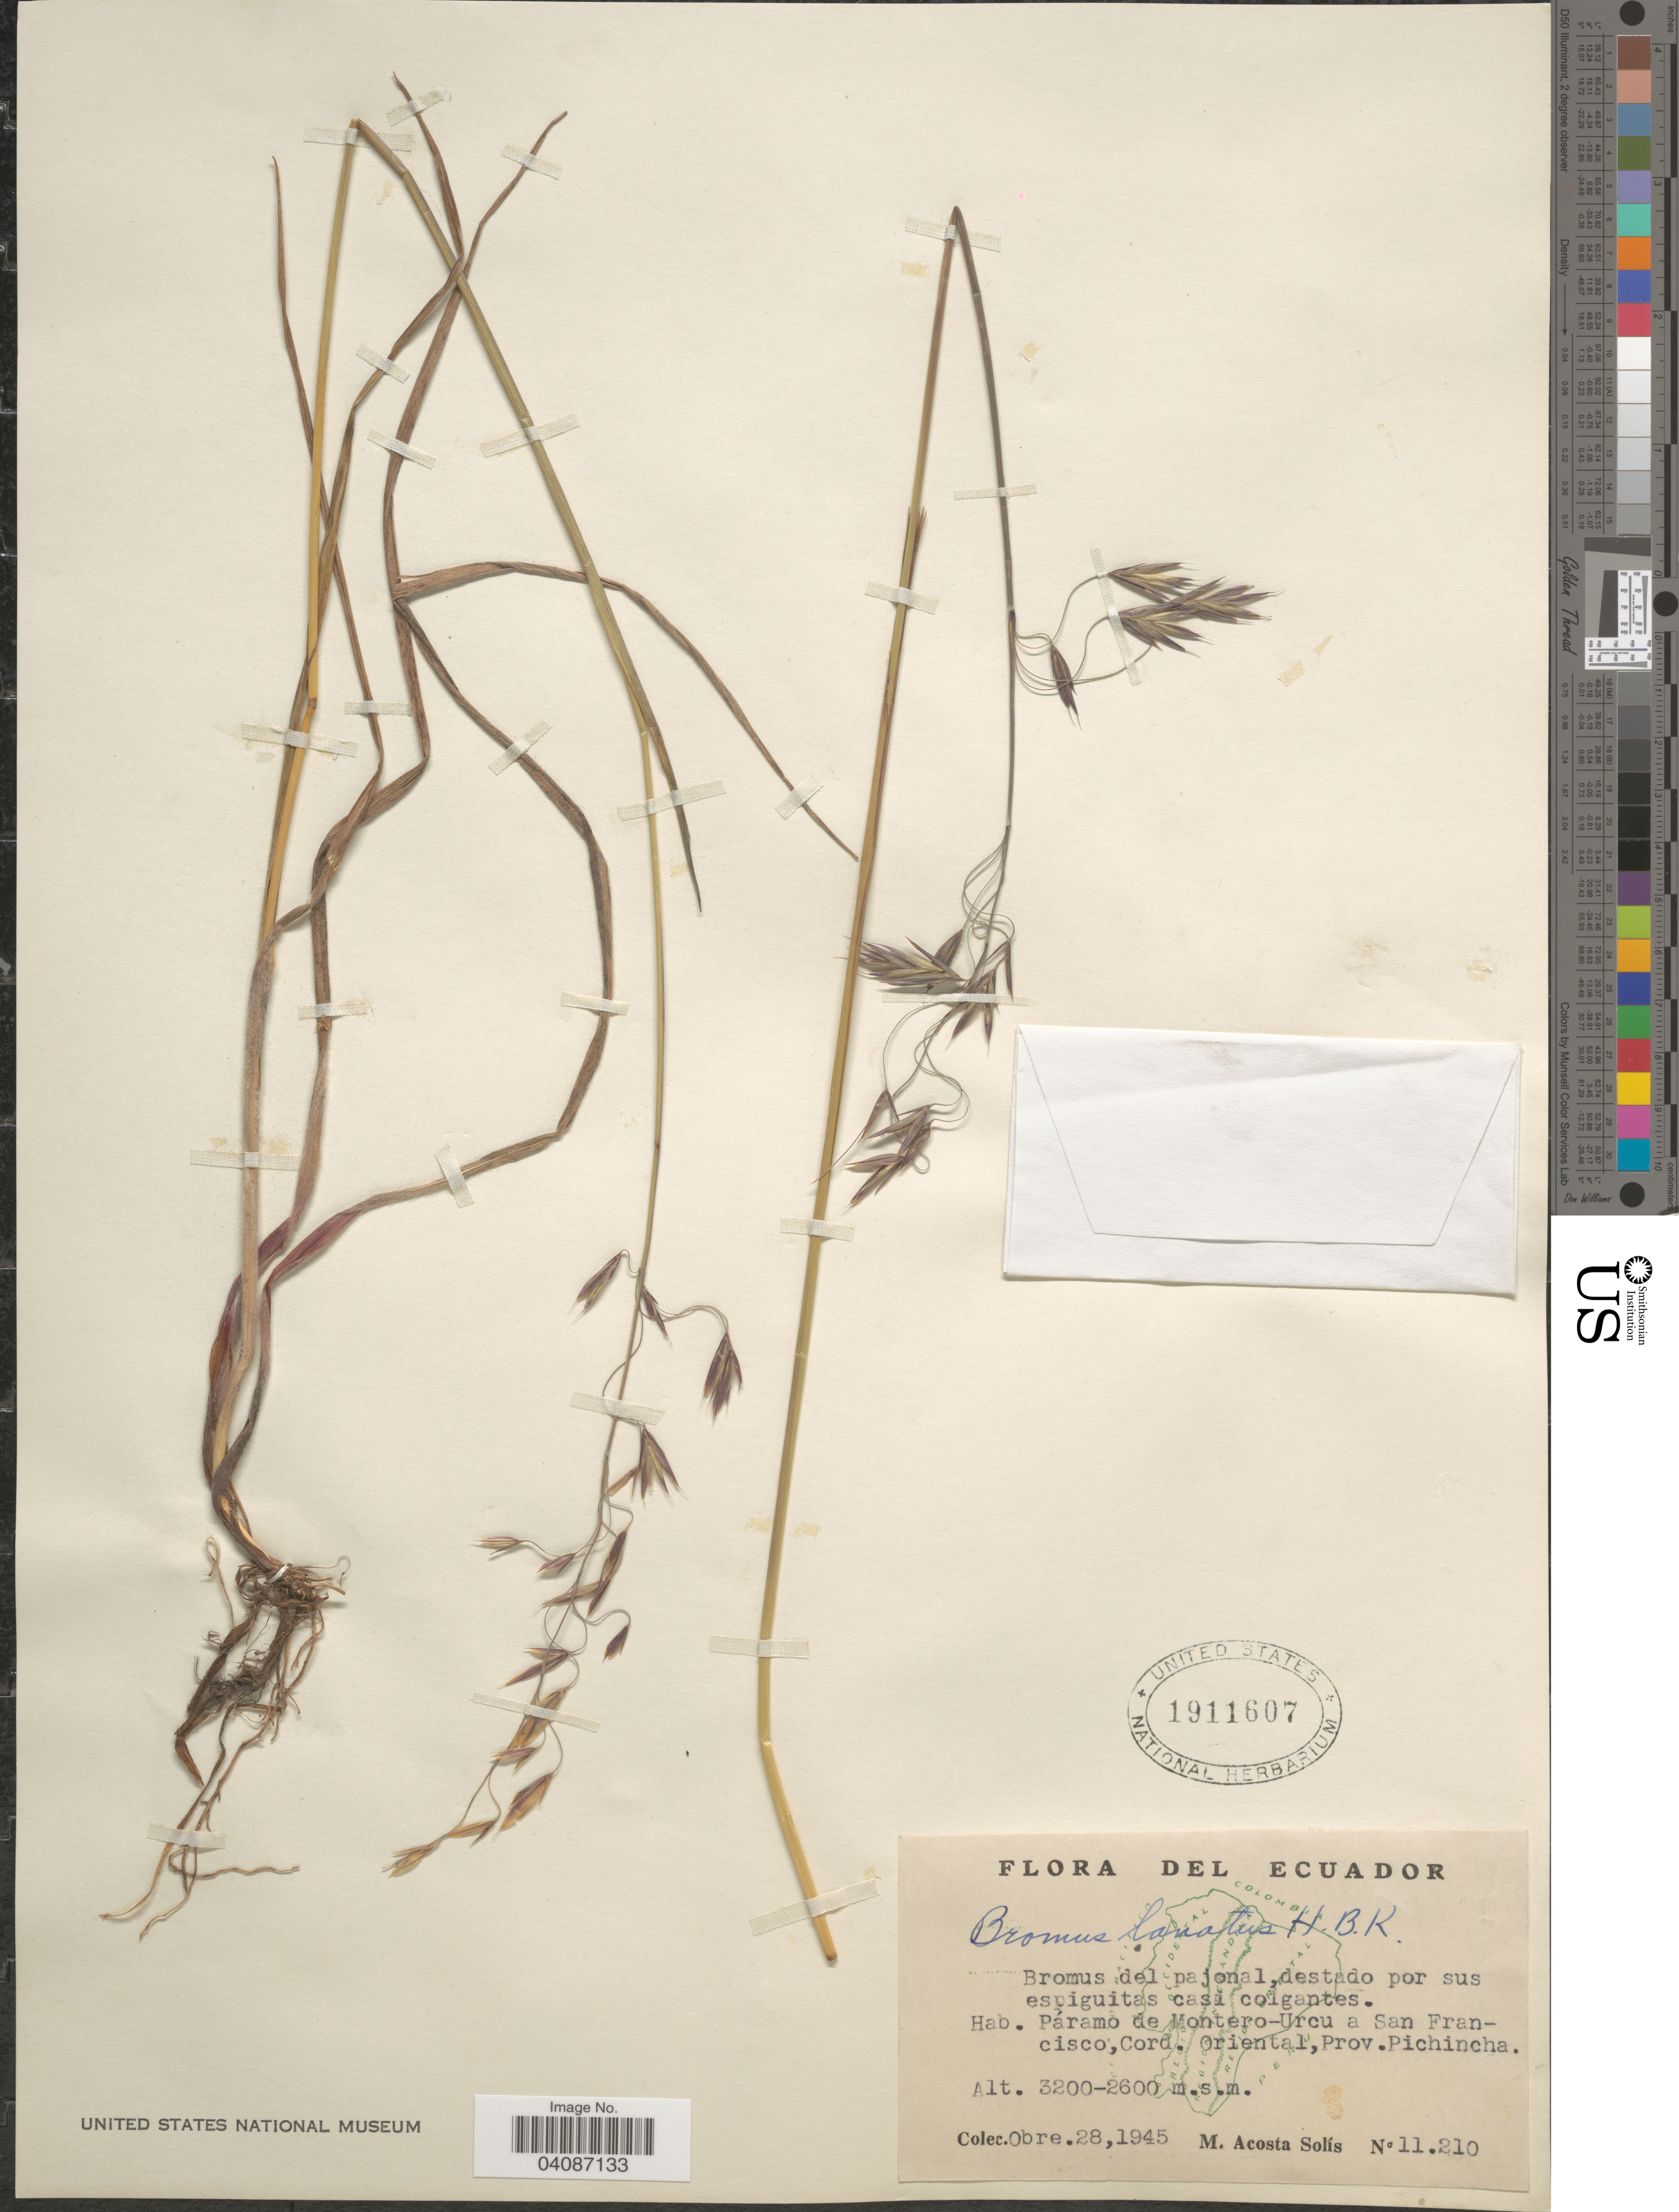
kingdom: Plantae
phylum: Tracheophyta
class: Liliopsida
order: Poales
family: Poaceae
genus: Bromus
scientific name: Bromus lanatus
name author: Kunth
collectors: M. Acosta Solis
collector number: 11210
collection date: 1945-10-28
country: Ecuador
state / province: Pichincha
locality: Páramo de Montero-Urcu a San Francisco, Cord. Oriental.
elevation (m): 2600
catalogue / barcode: US 1911607